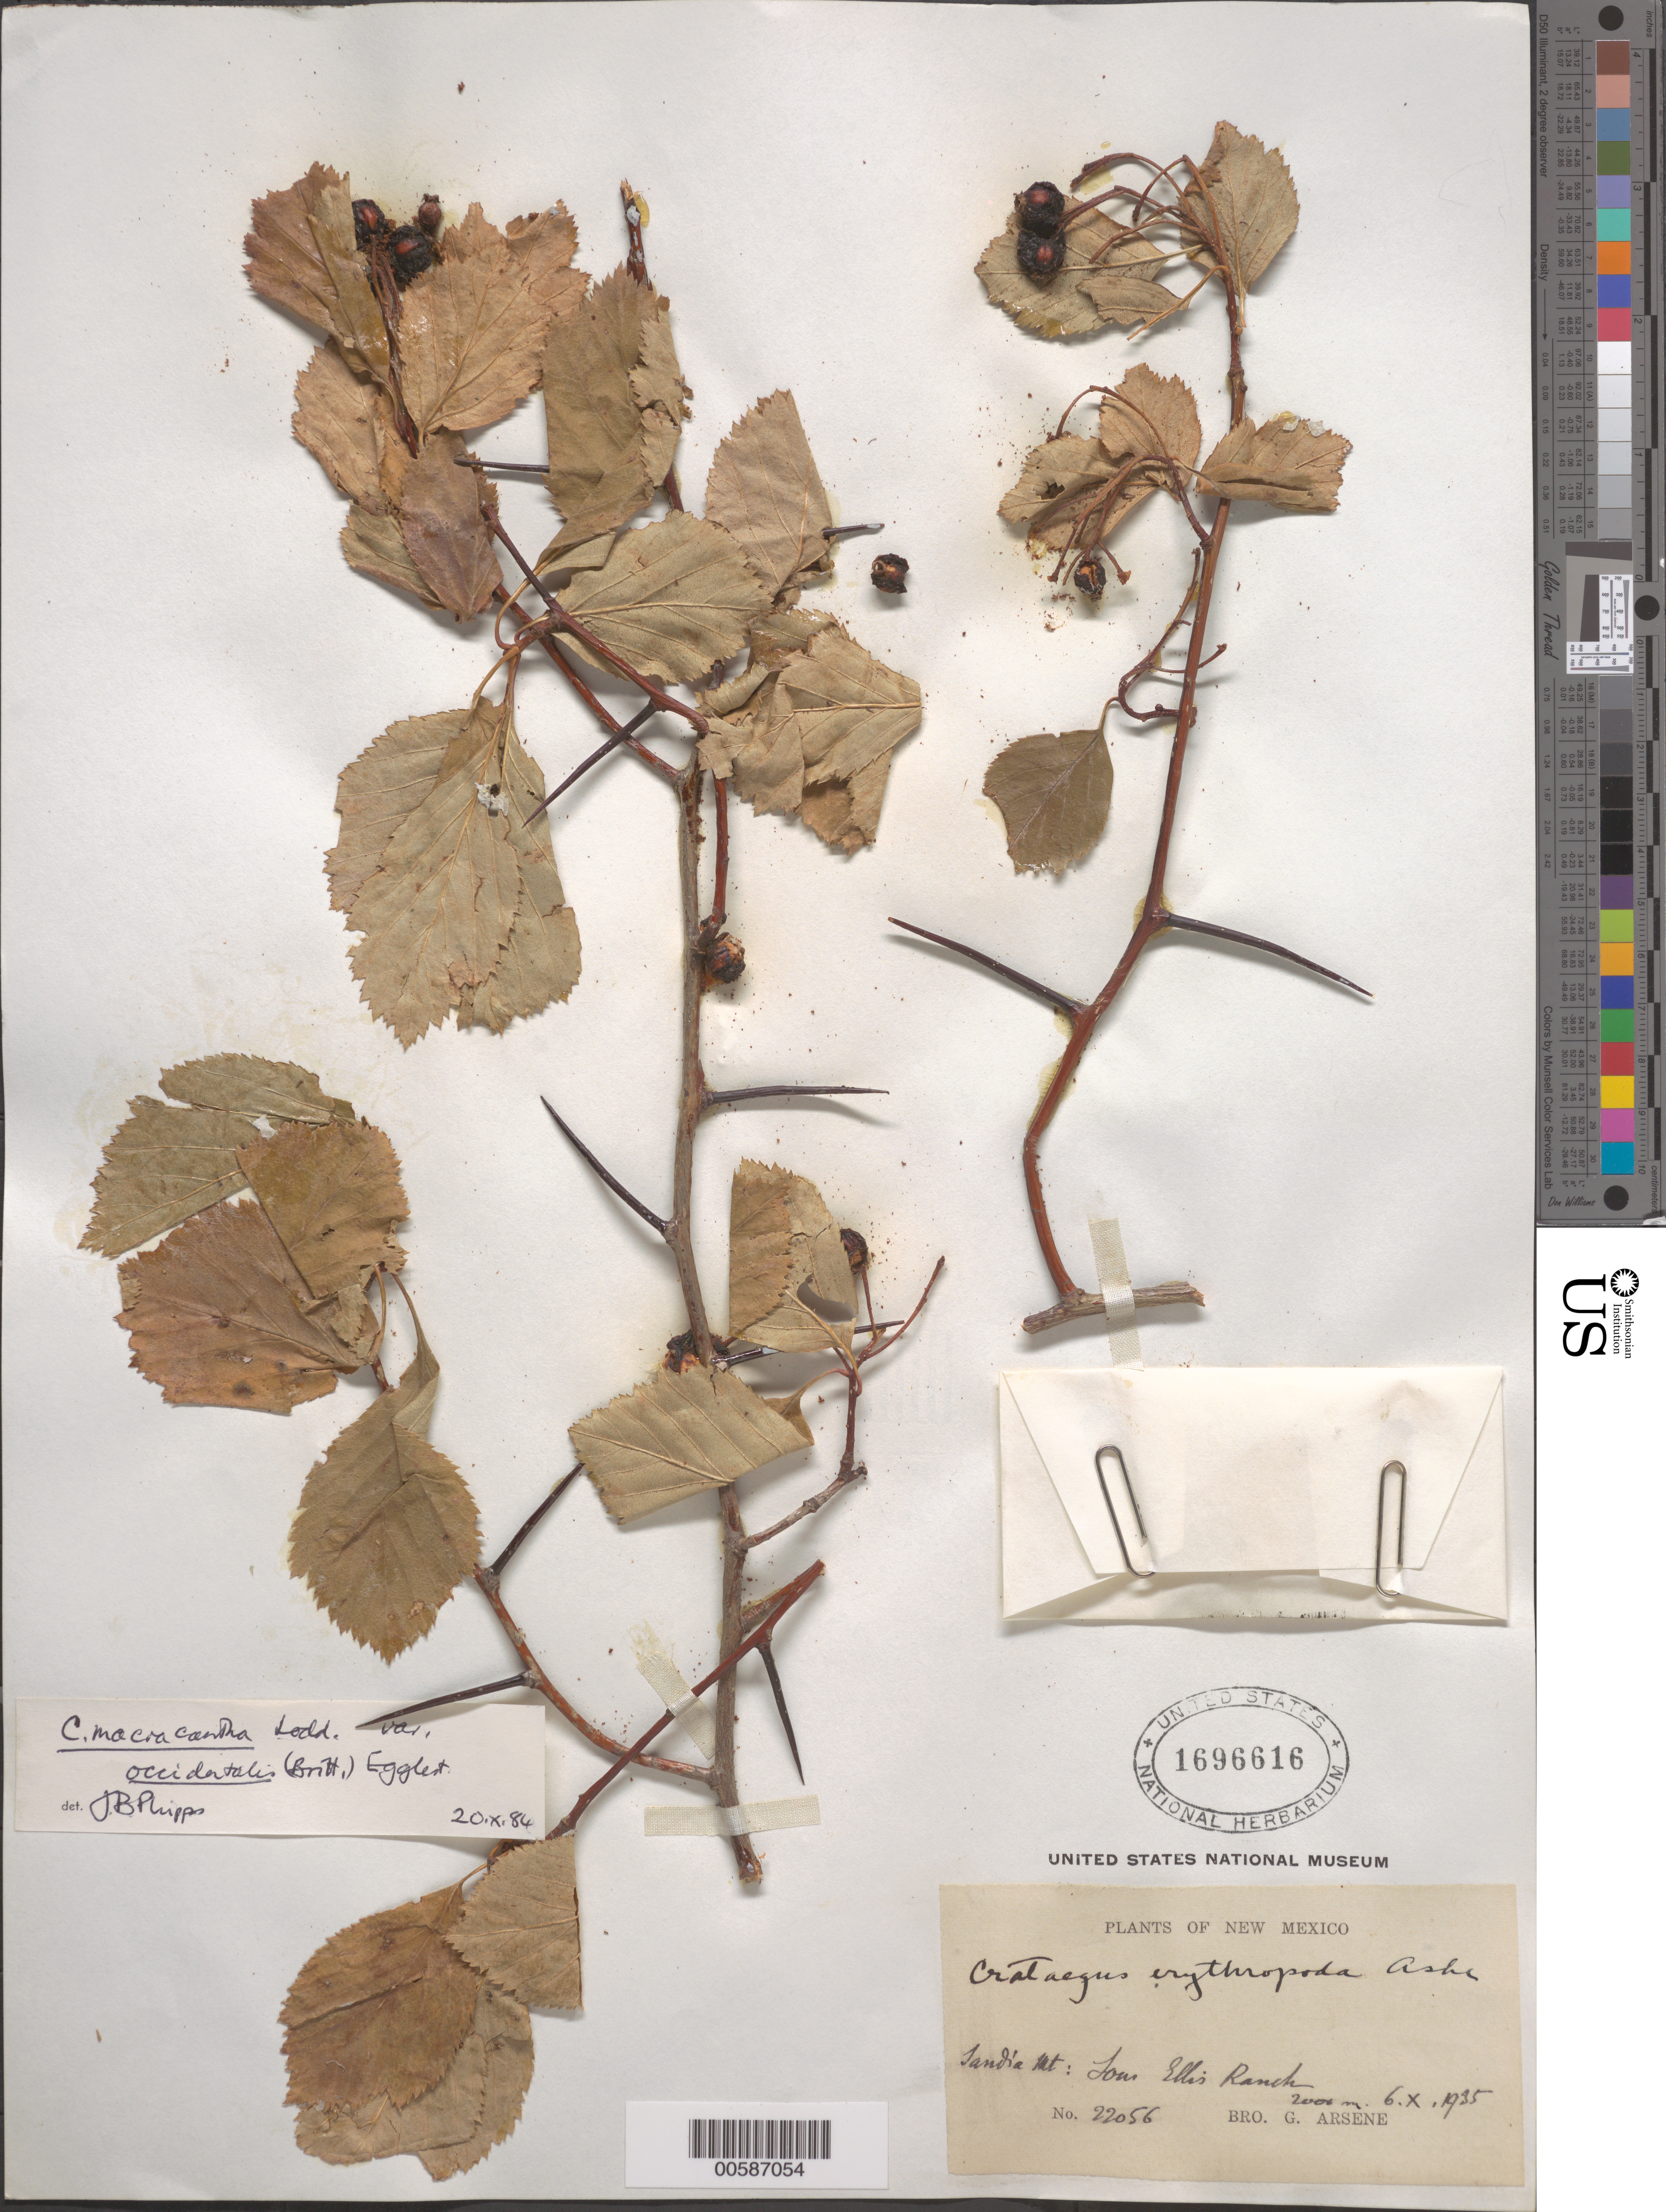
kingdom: Plantae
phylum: Tracheophyta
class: Magnoliopsida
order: Rosales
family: Rosaceae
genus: Crataegus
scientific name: Crataegus macracantha var. occidentalis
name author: (Britton) Eggl.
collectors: Bro. G. Arsène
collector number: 22056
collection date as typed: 06 Oct 1935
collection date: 1935-10-06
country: United States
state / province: New Mexico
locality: Sandra Mt., Lou Ellis Ranch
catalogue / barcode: US 1696616